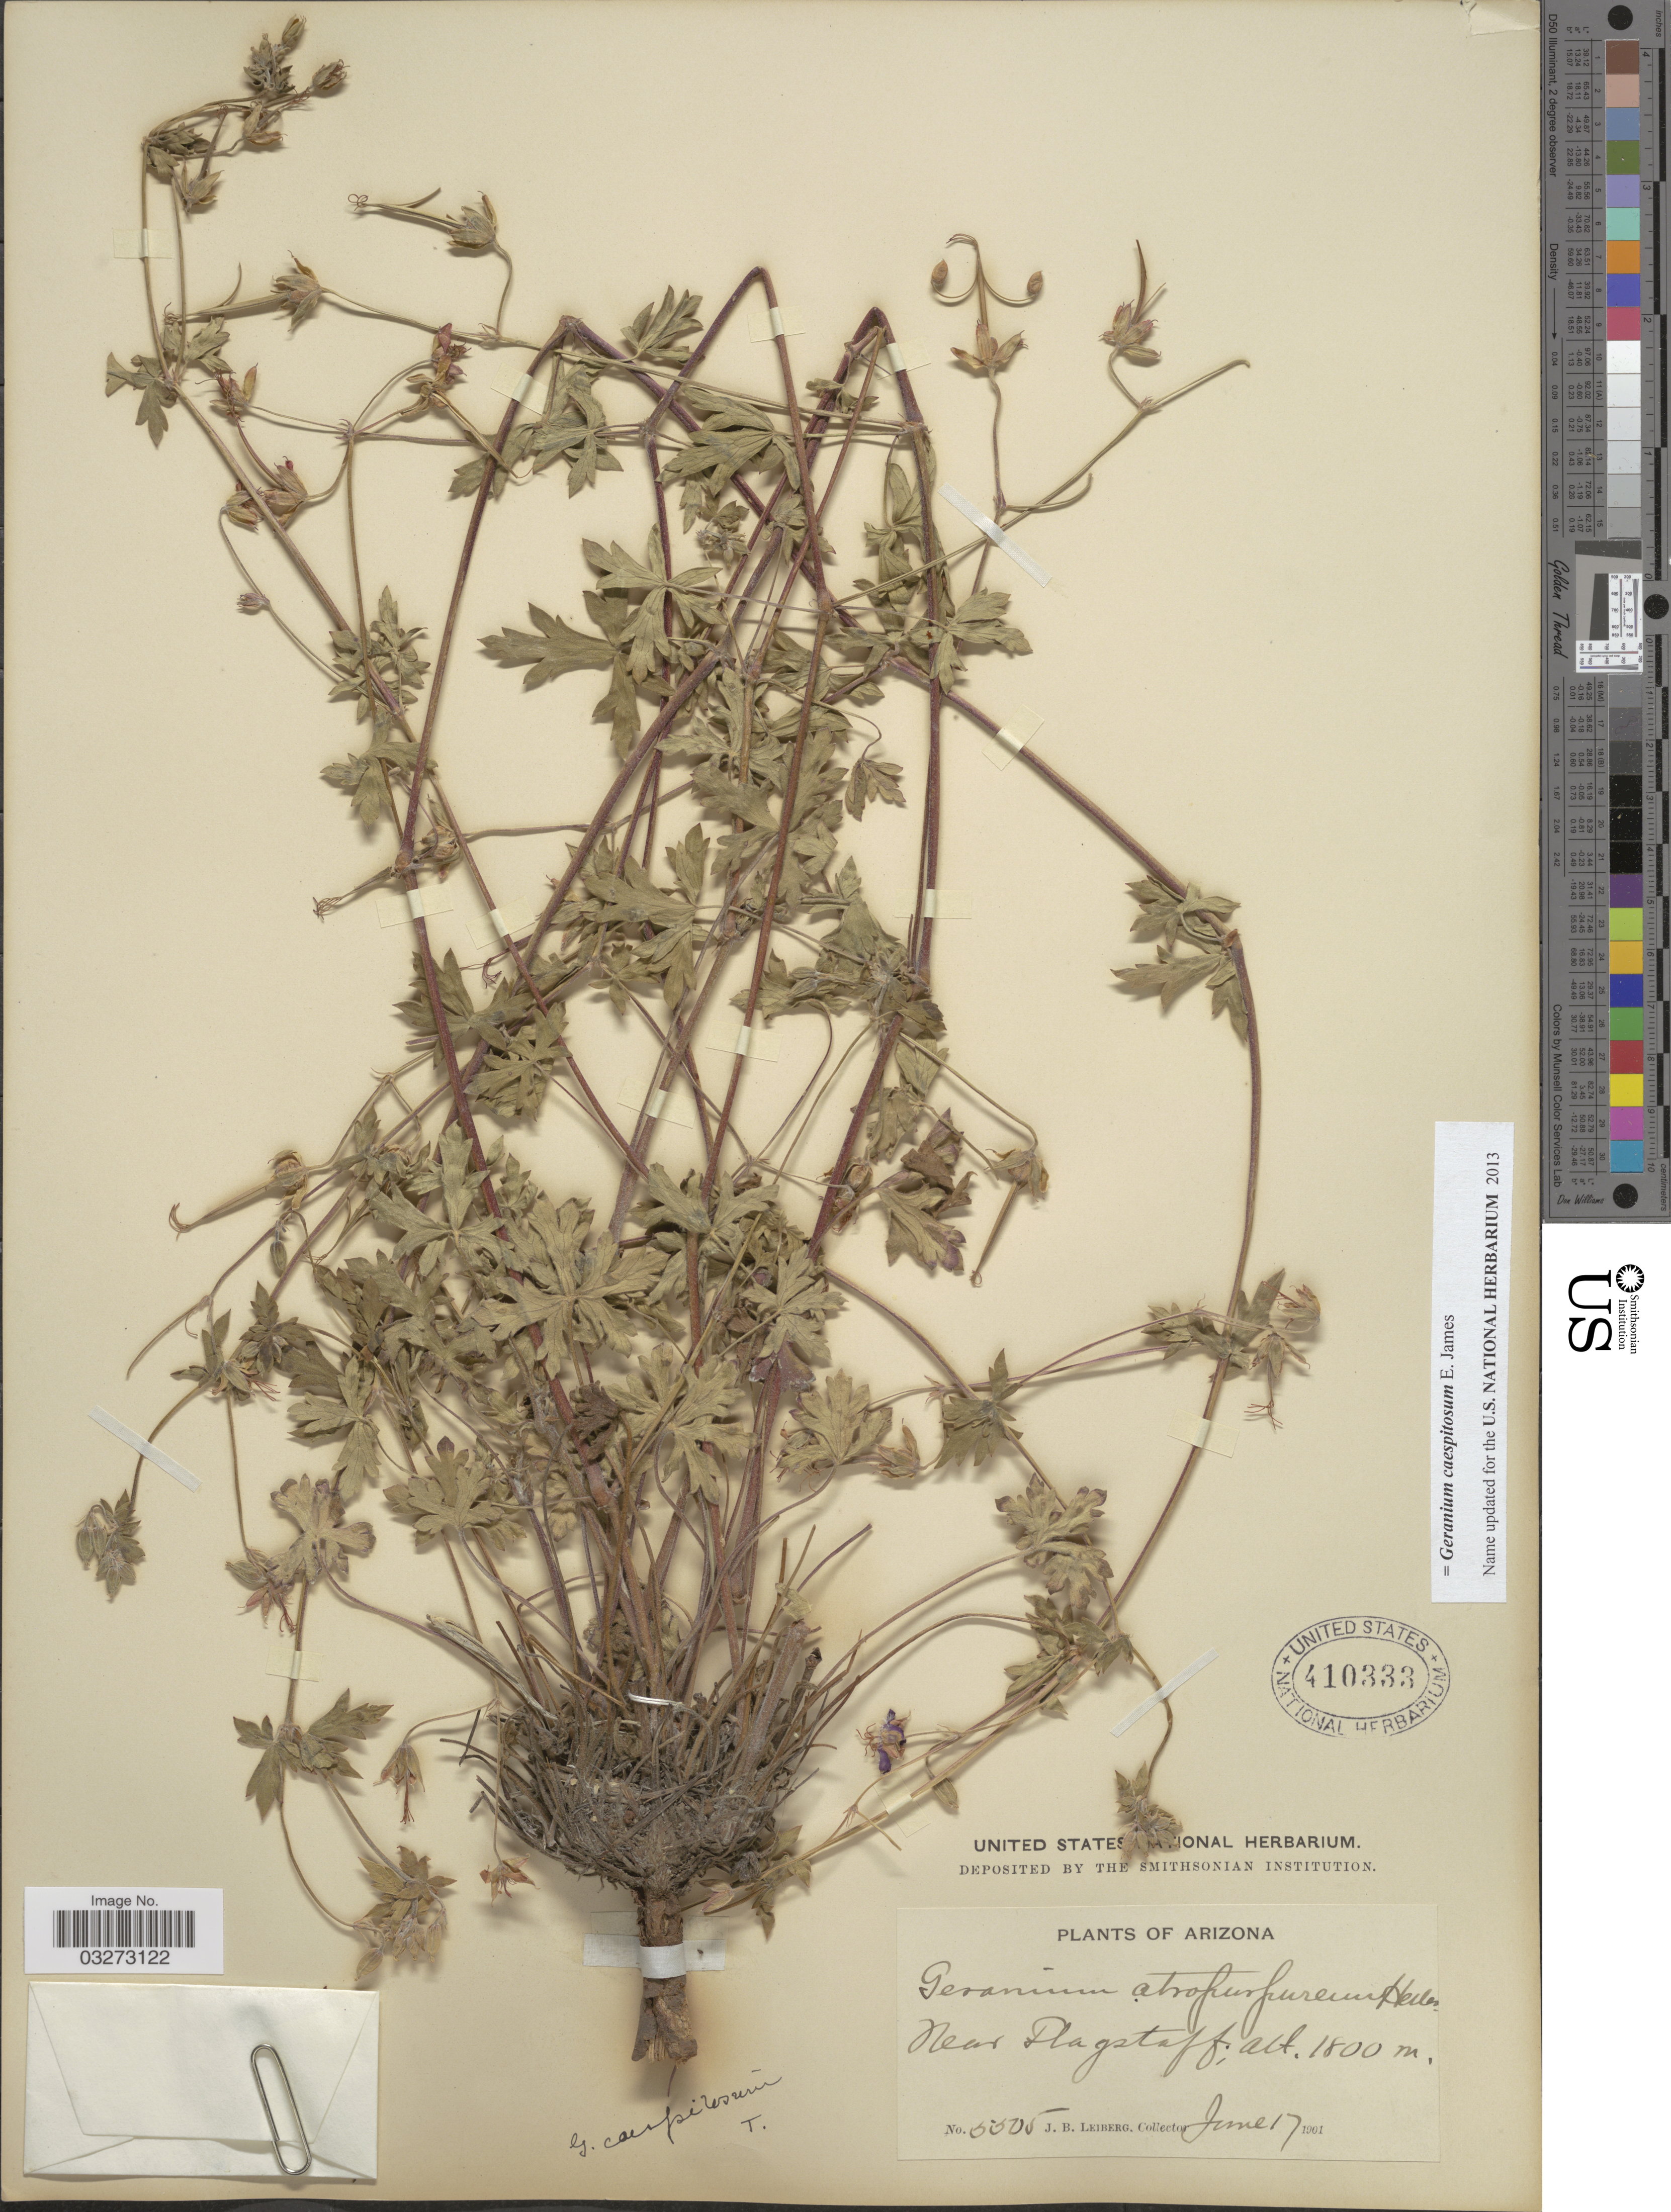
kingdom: Plantae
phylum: Tracheophyta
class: Magnoliopsida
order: Geraniales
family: Geraniaceae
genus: Geranium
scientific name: Geranium caespitosum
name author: E. James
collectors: J. B. Leiberg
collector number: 5505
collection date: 1901-06-17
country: United States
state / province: Arizona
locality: Near Flagstaff.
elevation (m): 1800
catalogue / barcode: US 410333